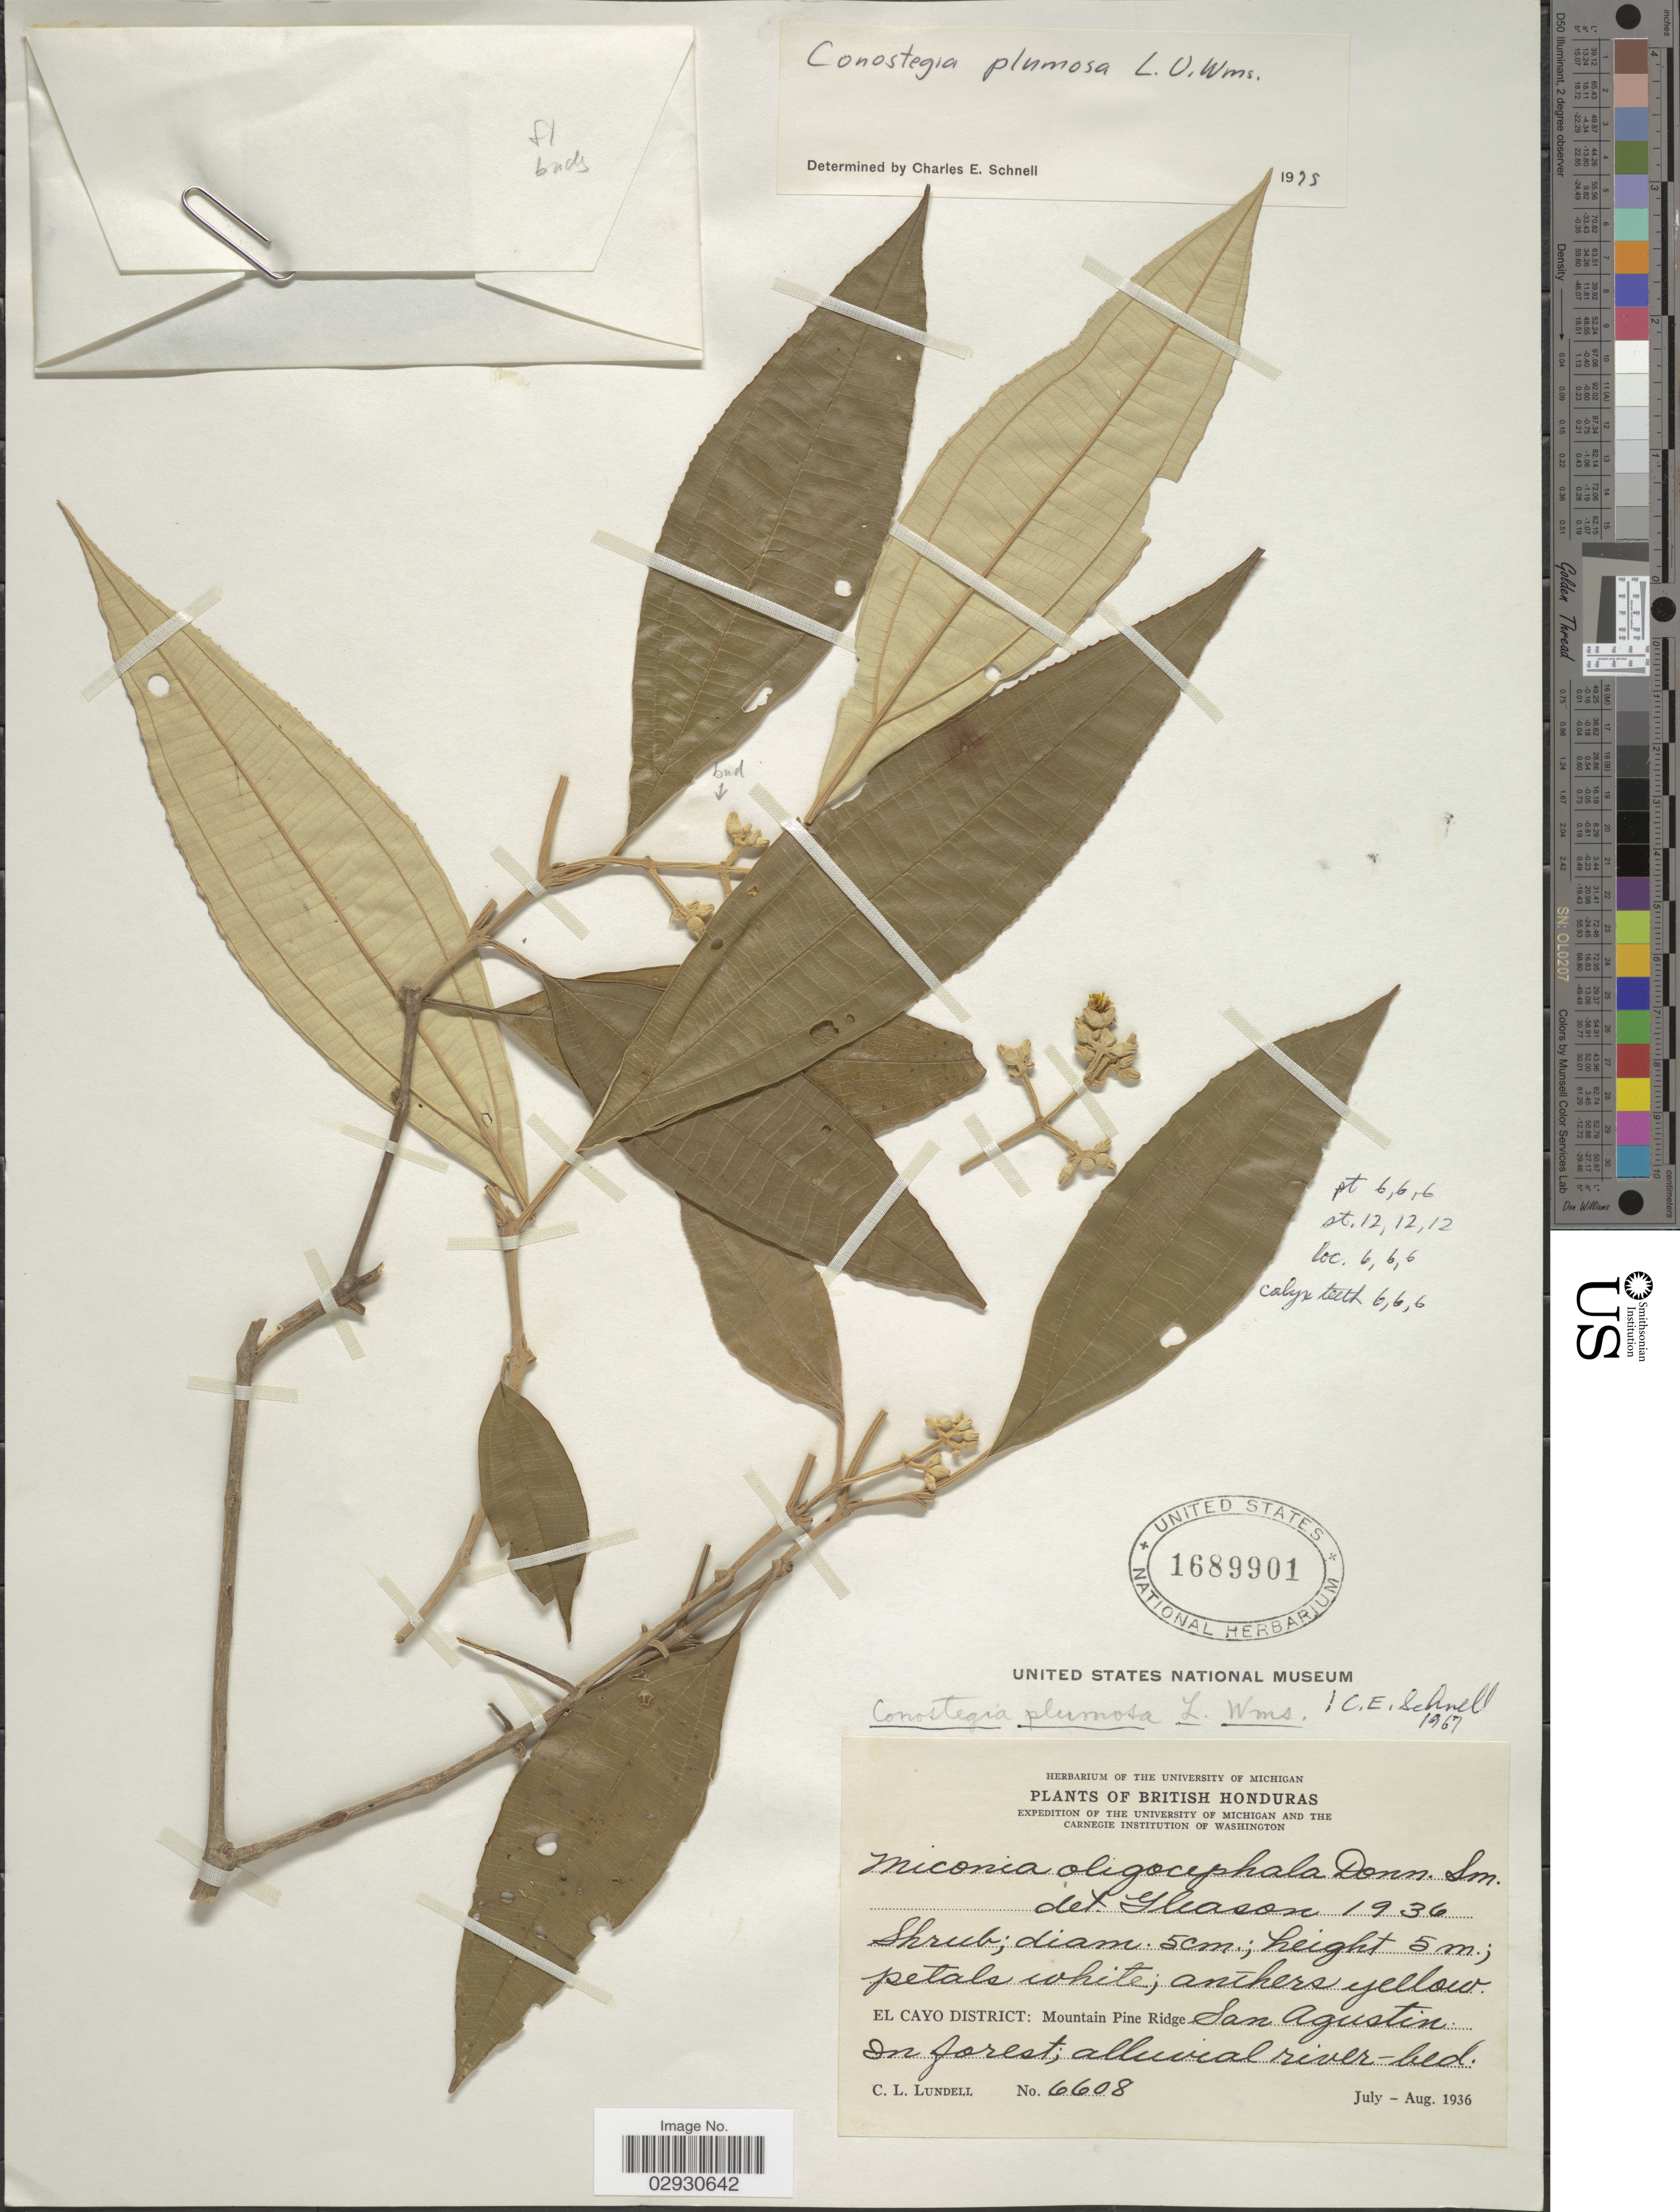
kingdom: Plantae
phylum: Tracheophyta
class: Magnoliopsida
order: Myrtales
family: Melastomataceae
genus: Conostegia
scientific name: Conostegia plumosa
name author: L.O. Williams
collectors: C. L. Lundell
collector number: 6608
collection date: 1936-07/1936-08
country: Belize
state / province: Cayo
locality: British Honduras, El Cayo District, Mountain Pine Ridge, San Agustin.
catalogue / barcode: US 1689901